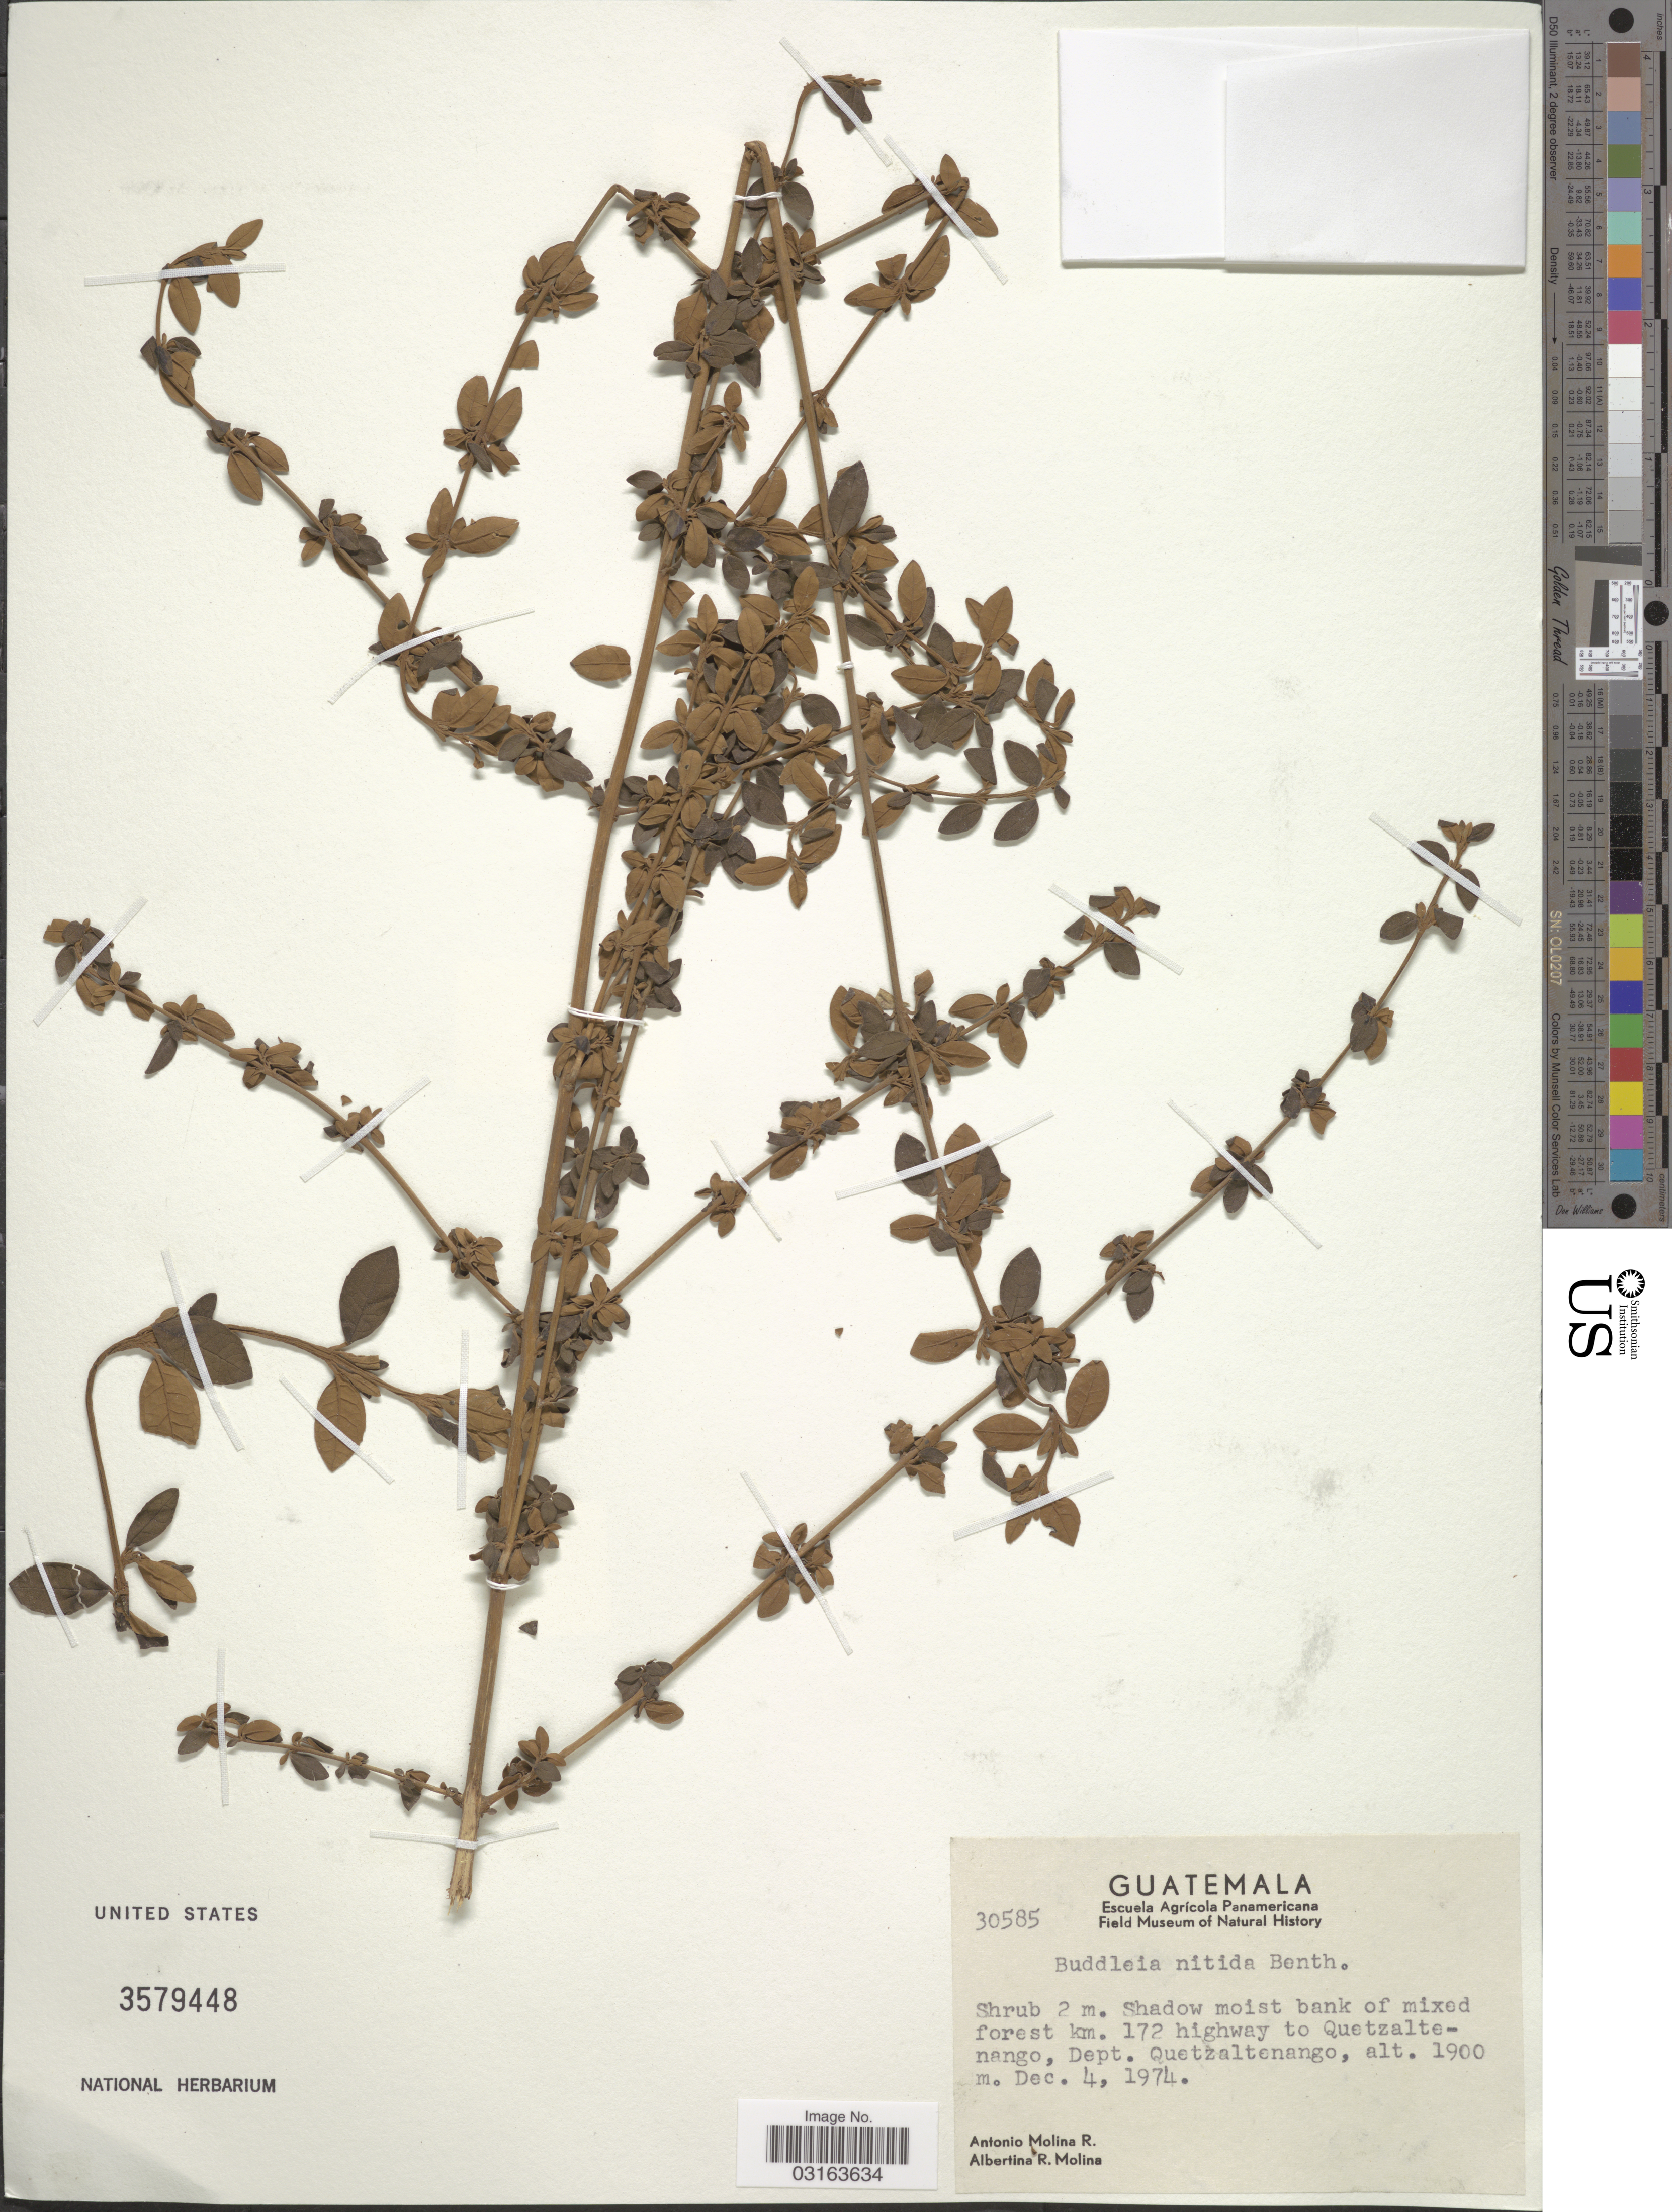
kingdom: Plantae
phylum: Tracheophyta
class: Magnoliopsida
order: Lamiales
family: Scrophulariaceae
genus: Buddleja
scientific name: Buddleja nitida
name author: Benth.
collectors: A. Molina R. & A. R. Molina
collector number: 30585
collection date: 1974-12-04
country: Guatemala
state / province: Quetzaltenango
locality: Km. 172 highway to Quezaltenango, Dept. Quezaltenango.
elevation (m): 1900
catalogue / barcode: US 3579448